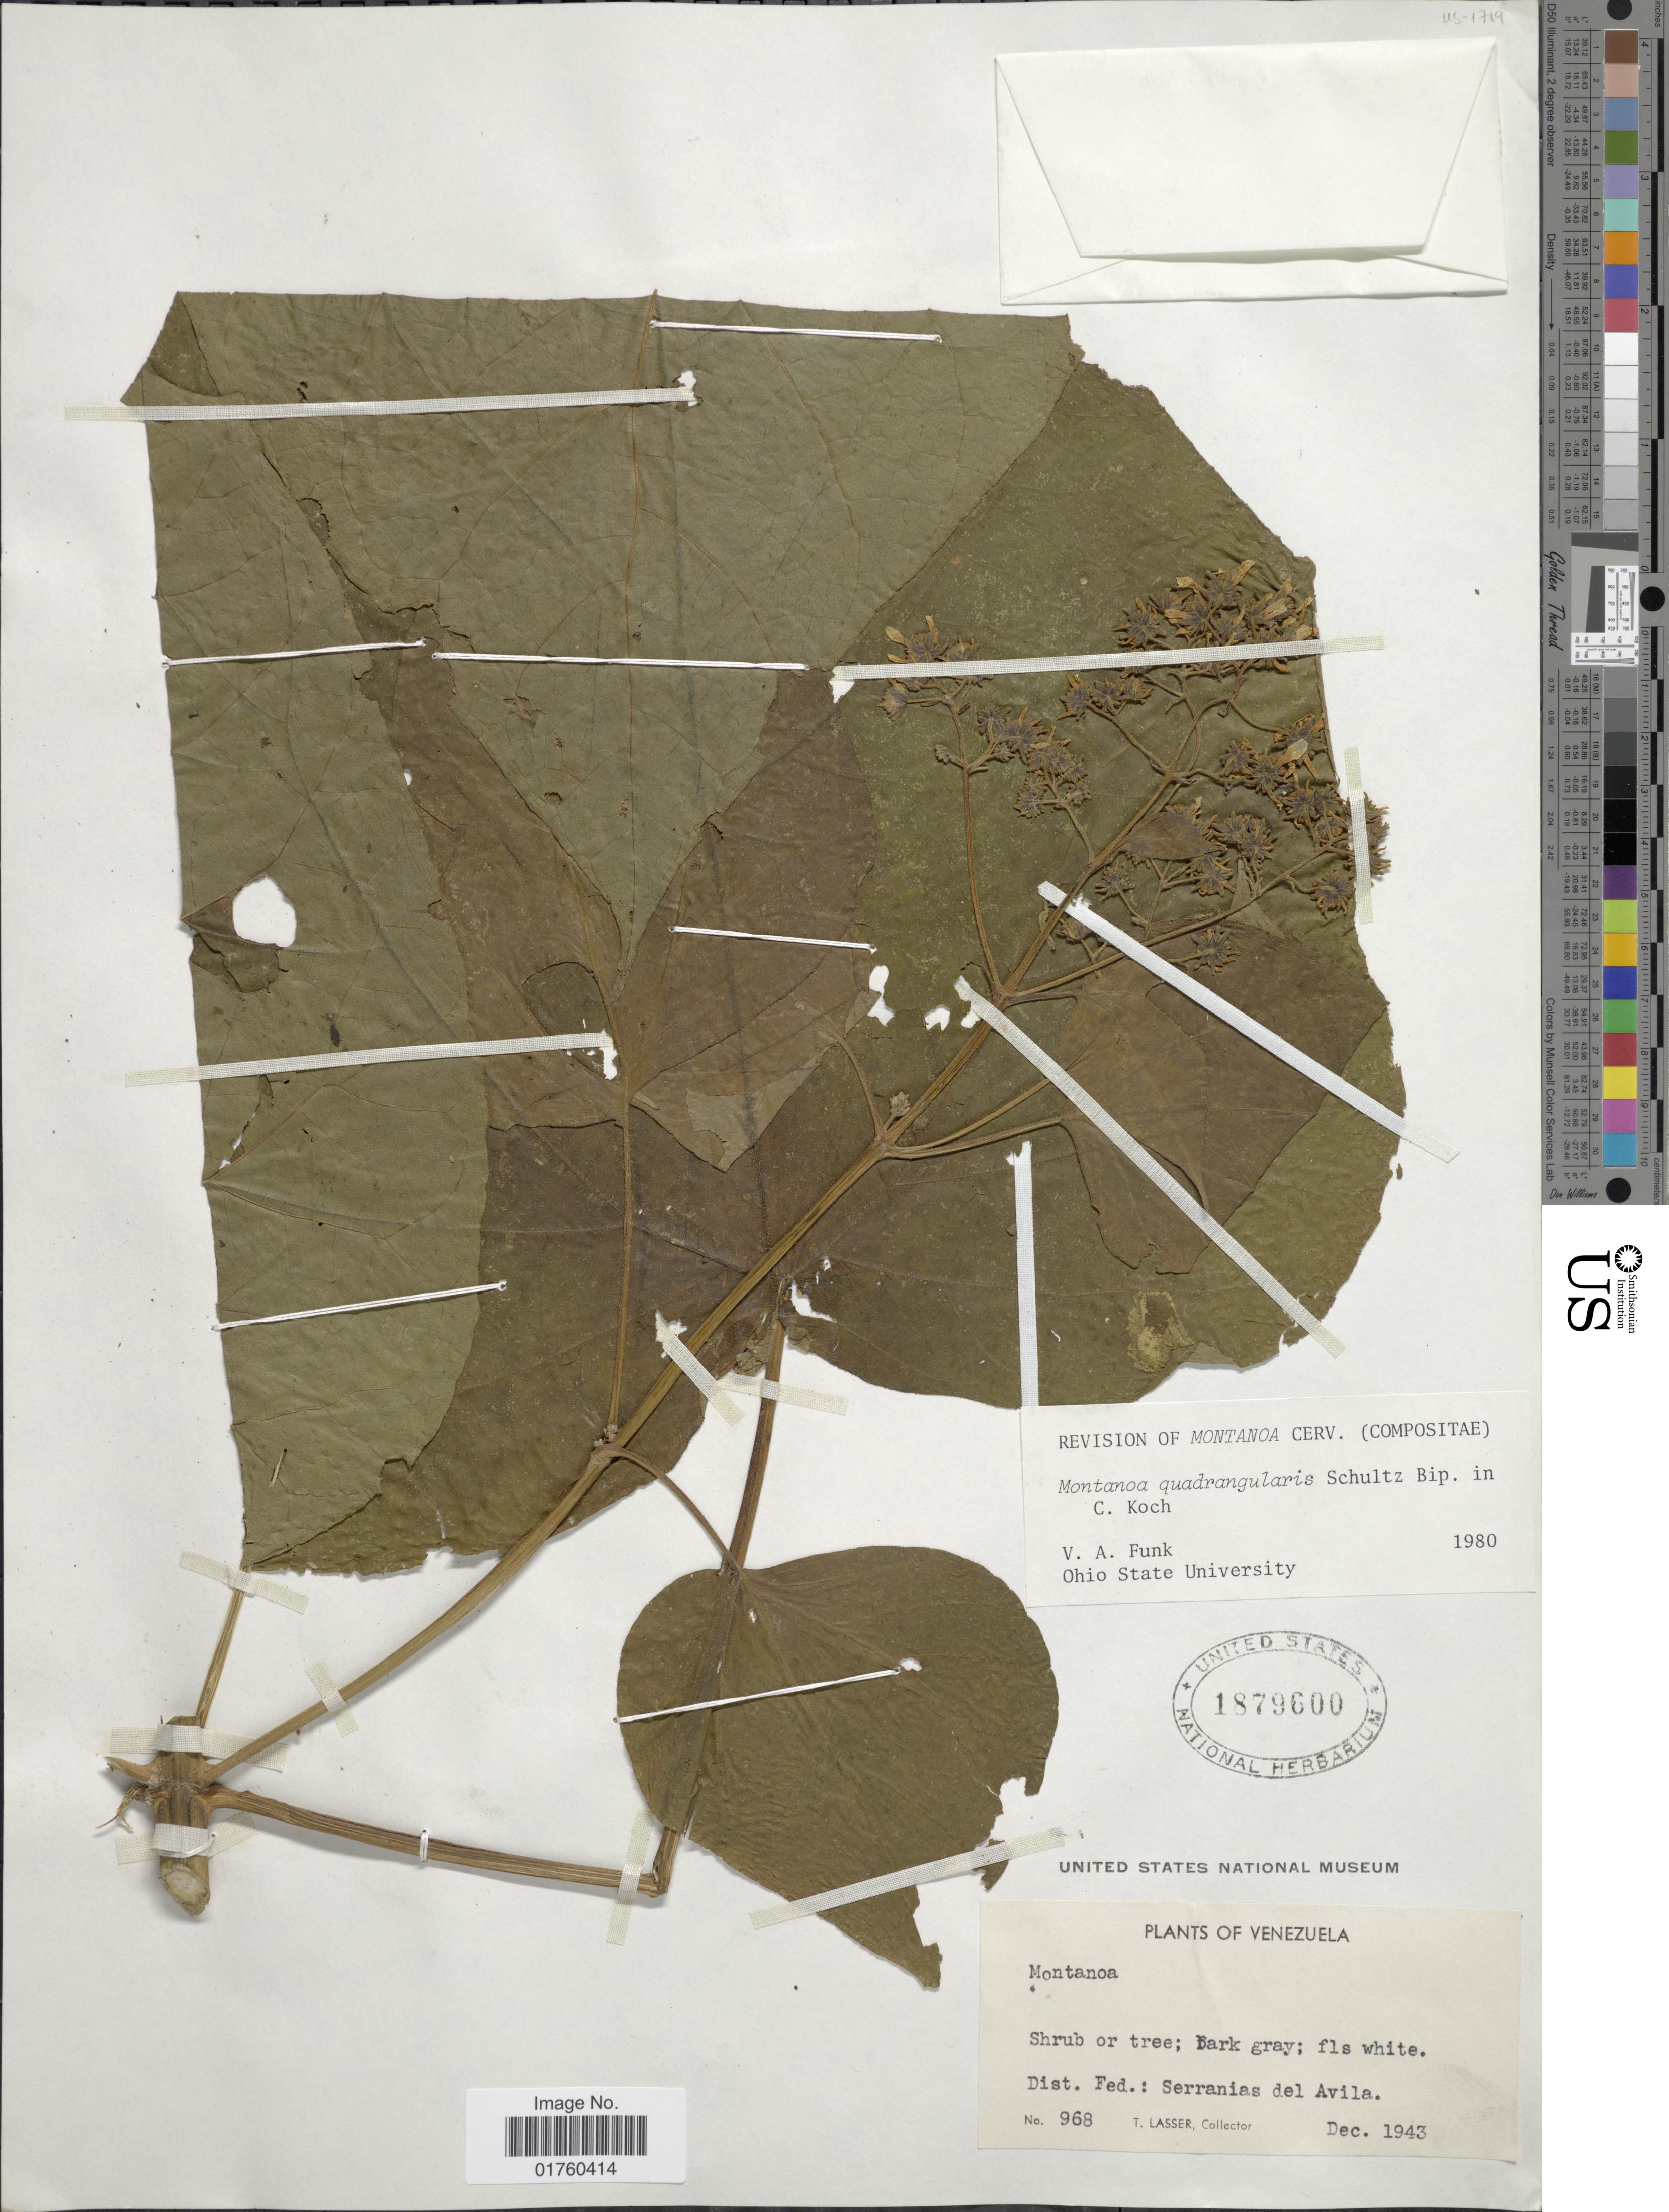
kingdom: Plantae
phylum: Tracheophyta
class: Magnoliopsida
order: Asterales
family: Asteraceae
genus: Montanoa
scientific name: Montanoa quadrangularis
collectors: T. Lasser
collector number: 968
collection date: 1943-12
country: Venezuela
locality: Dist. Federal: Serranias del Avila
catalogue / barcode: US 1879600